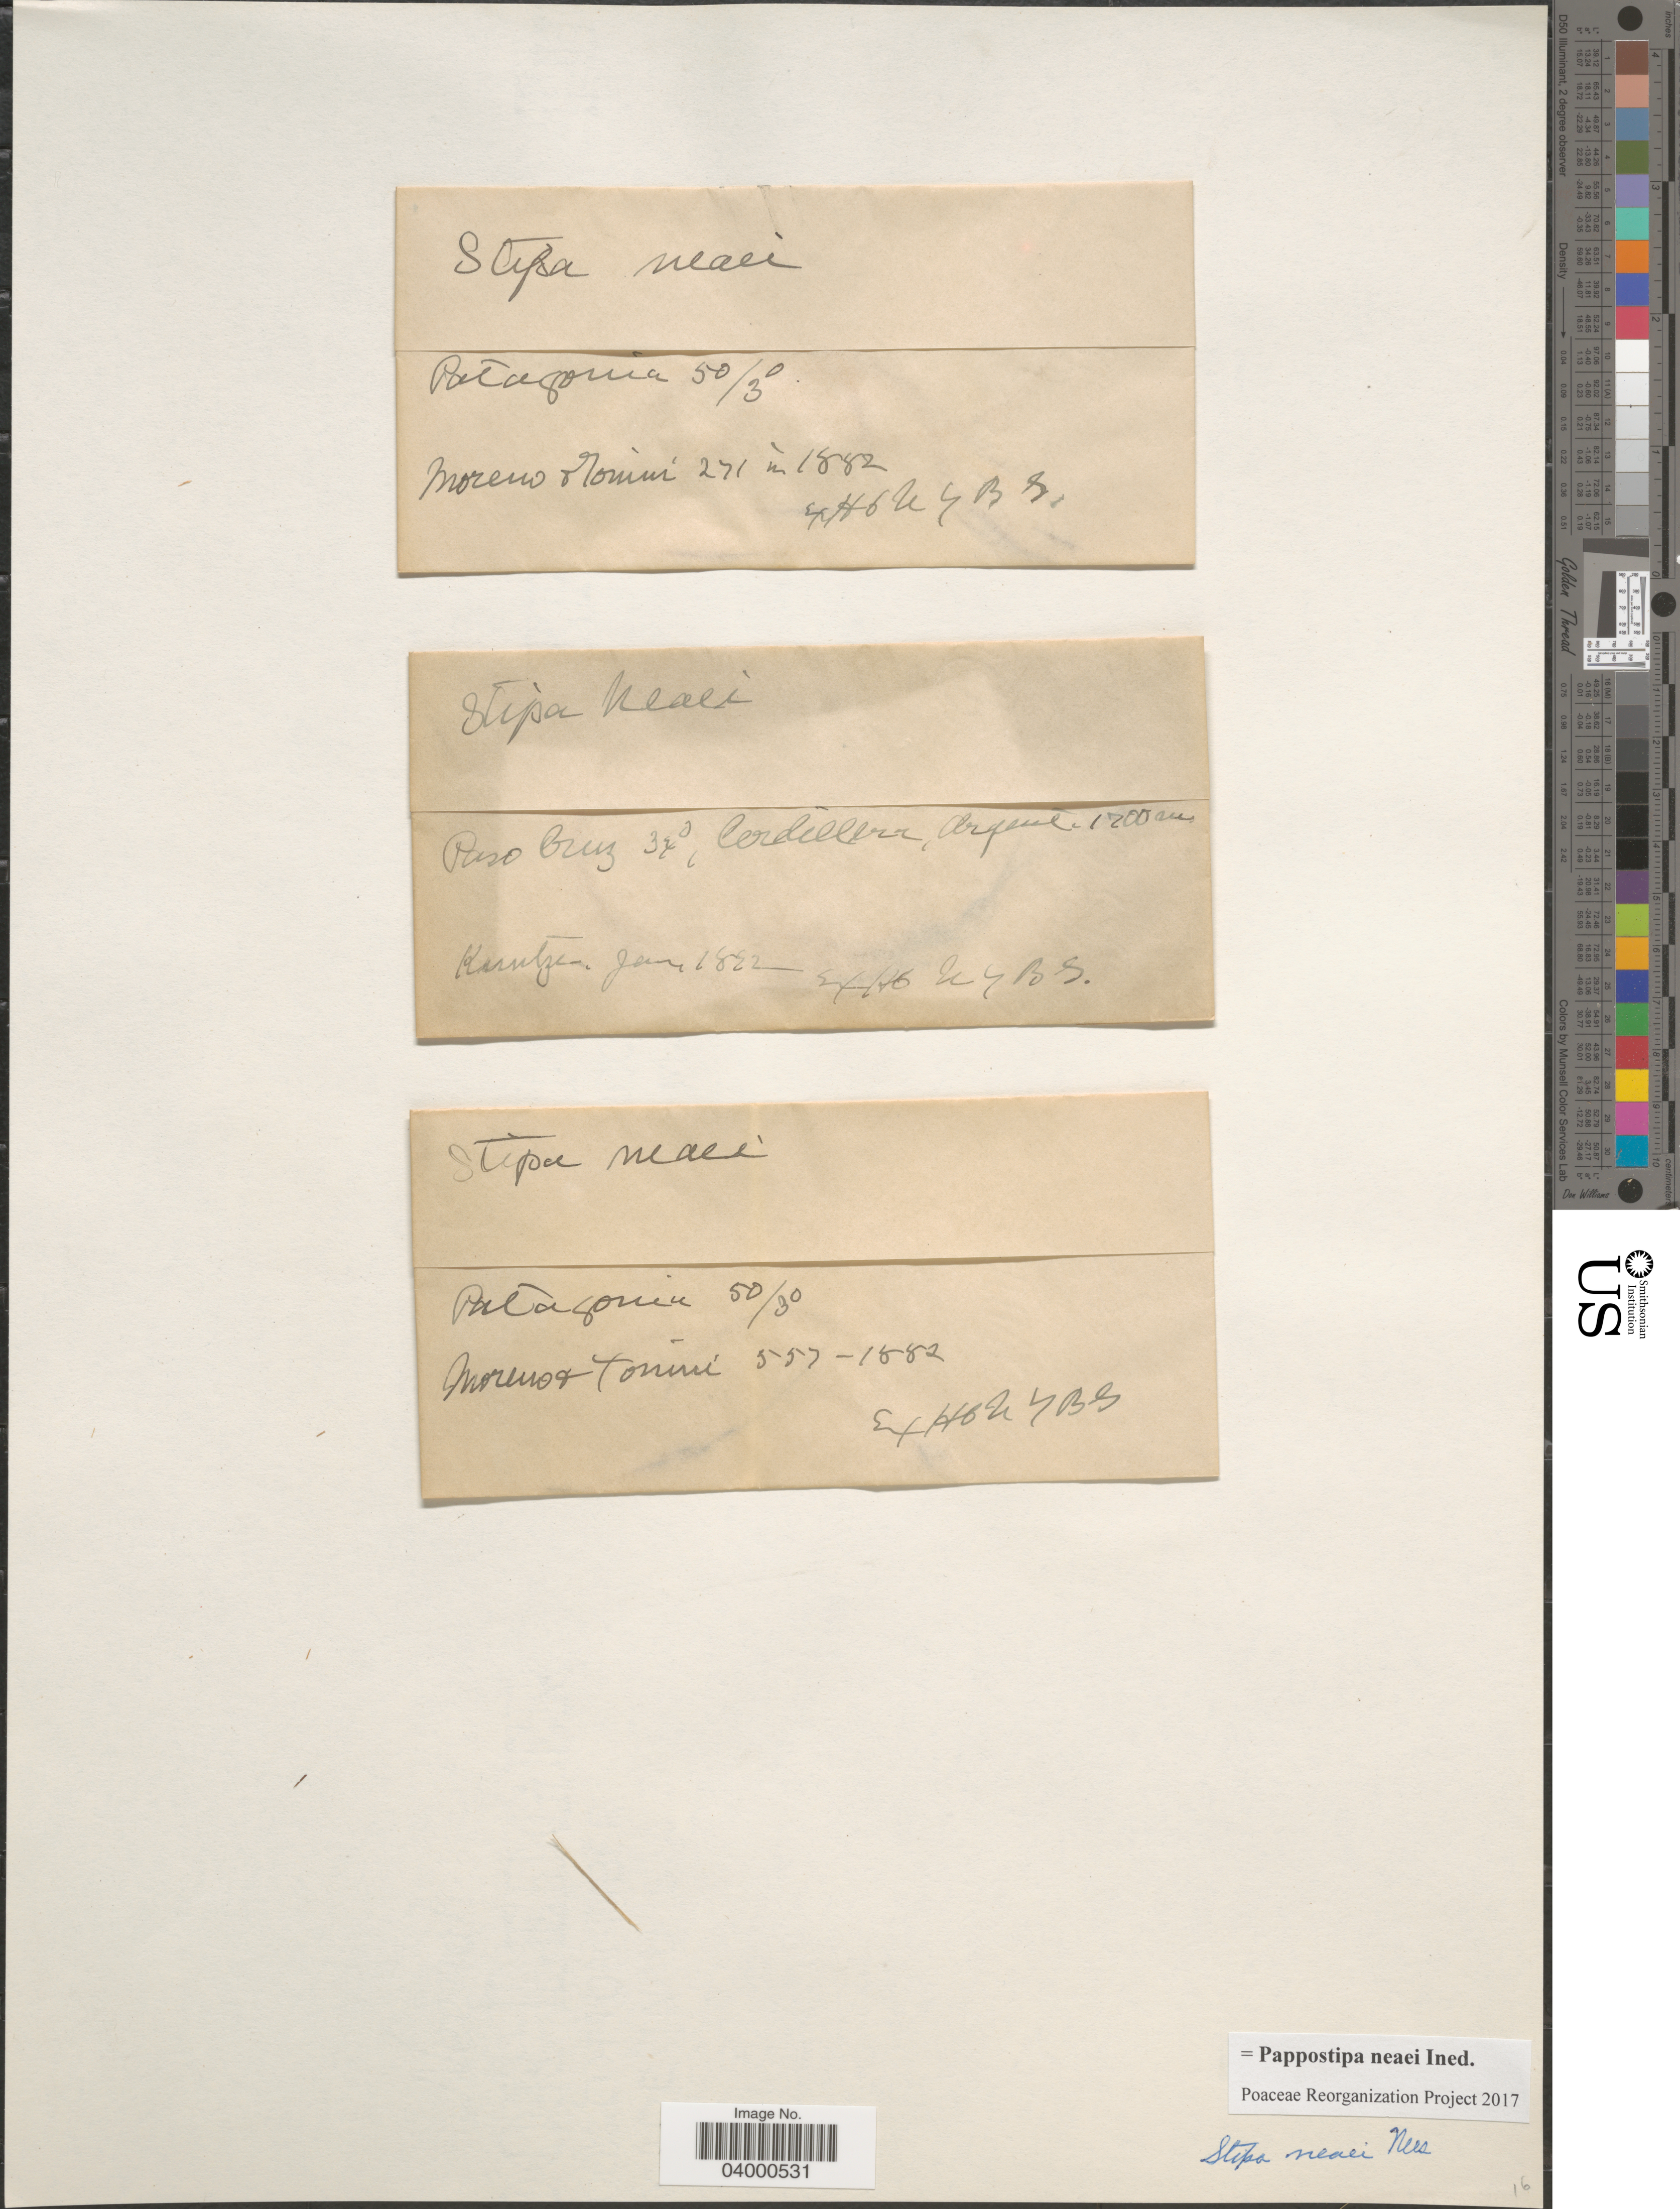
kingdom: Plantae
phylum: Tracheophyta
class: Liliopsida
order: Poales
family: Poaceae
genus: Pappostipa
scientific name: Pappostipa neaei ined.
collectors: Moreno & -. Tonini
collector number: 271/557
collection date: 1882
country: Chile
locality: Patagonia.